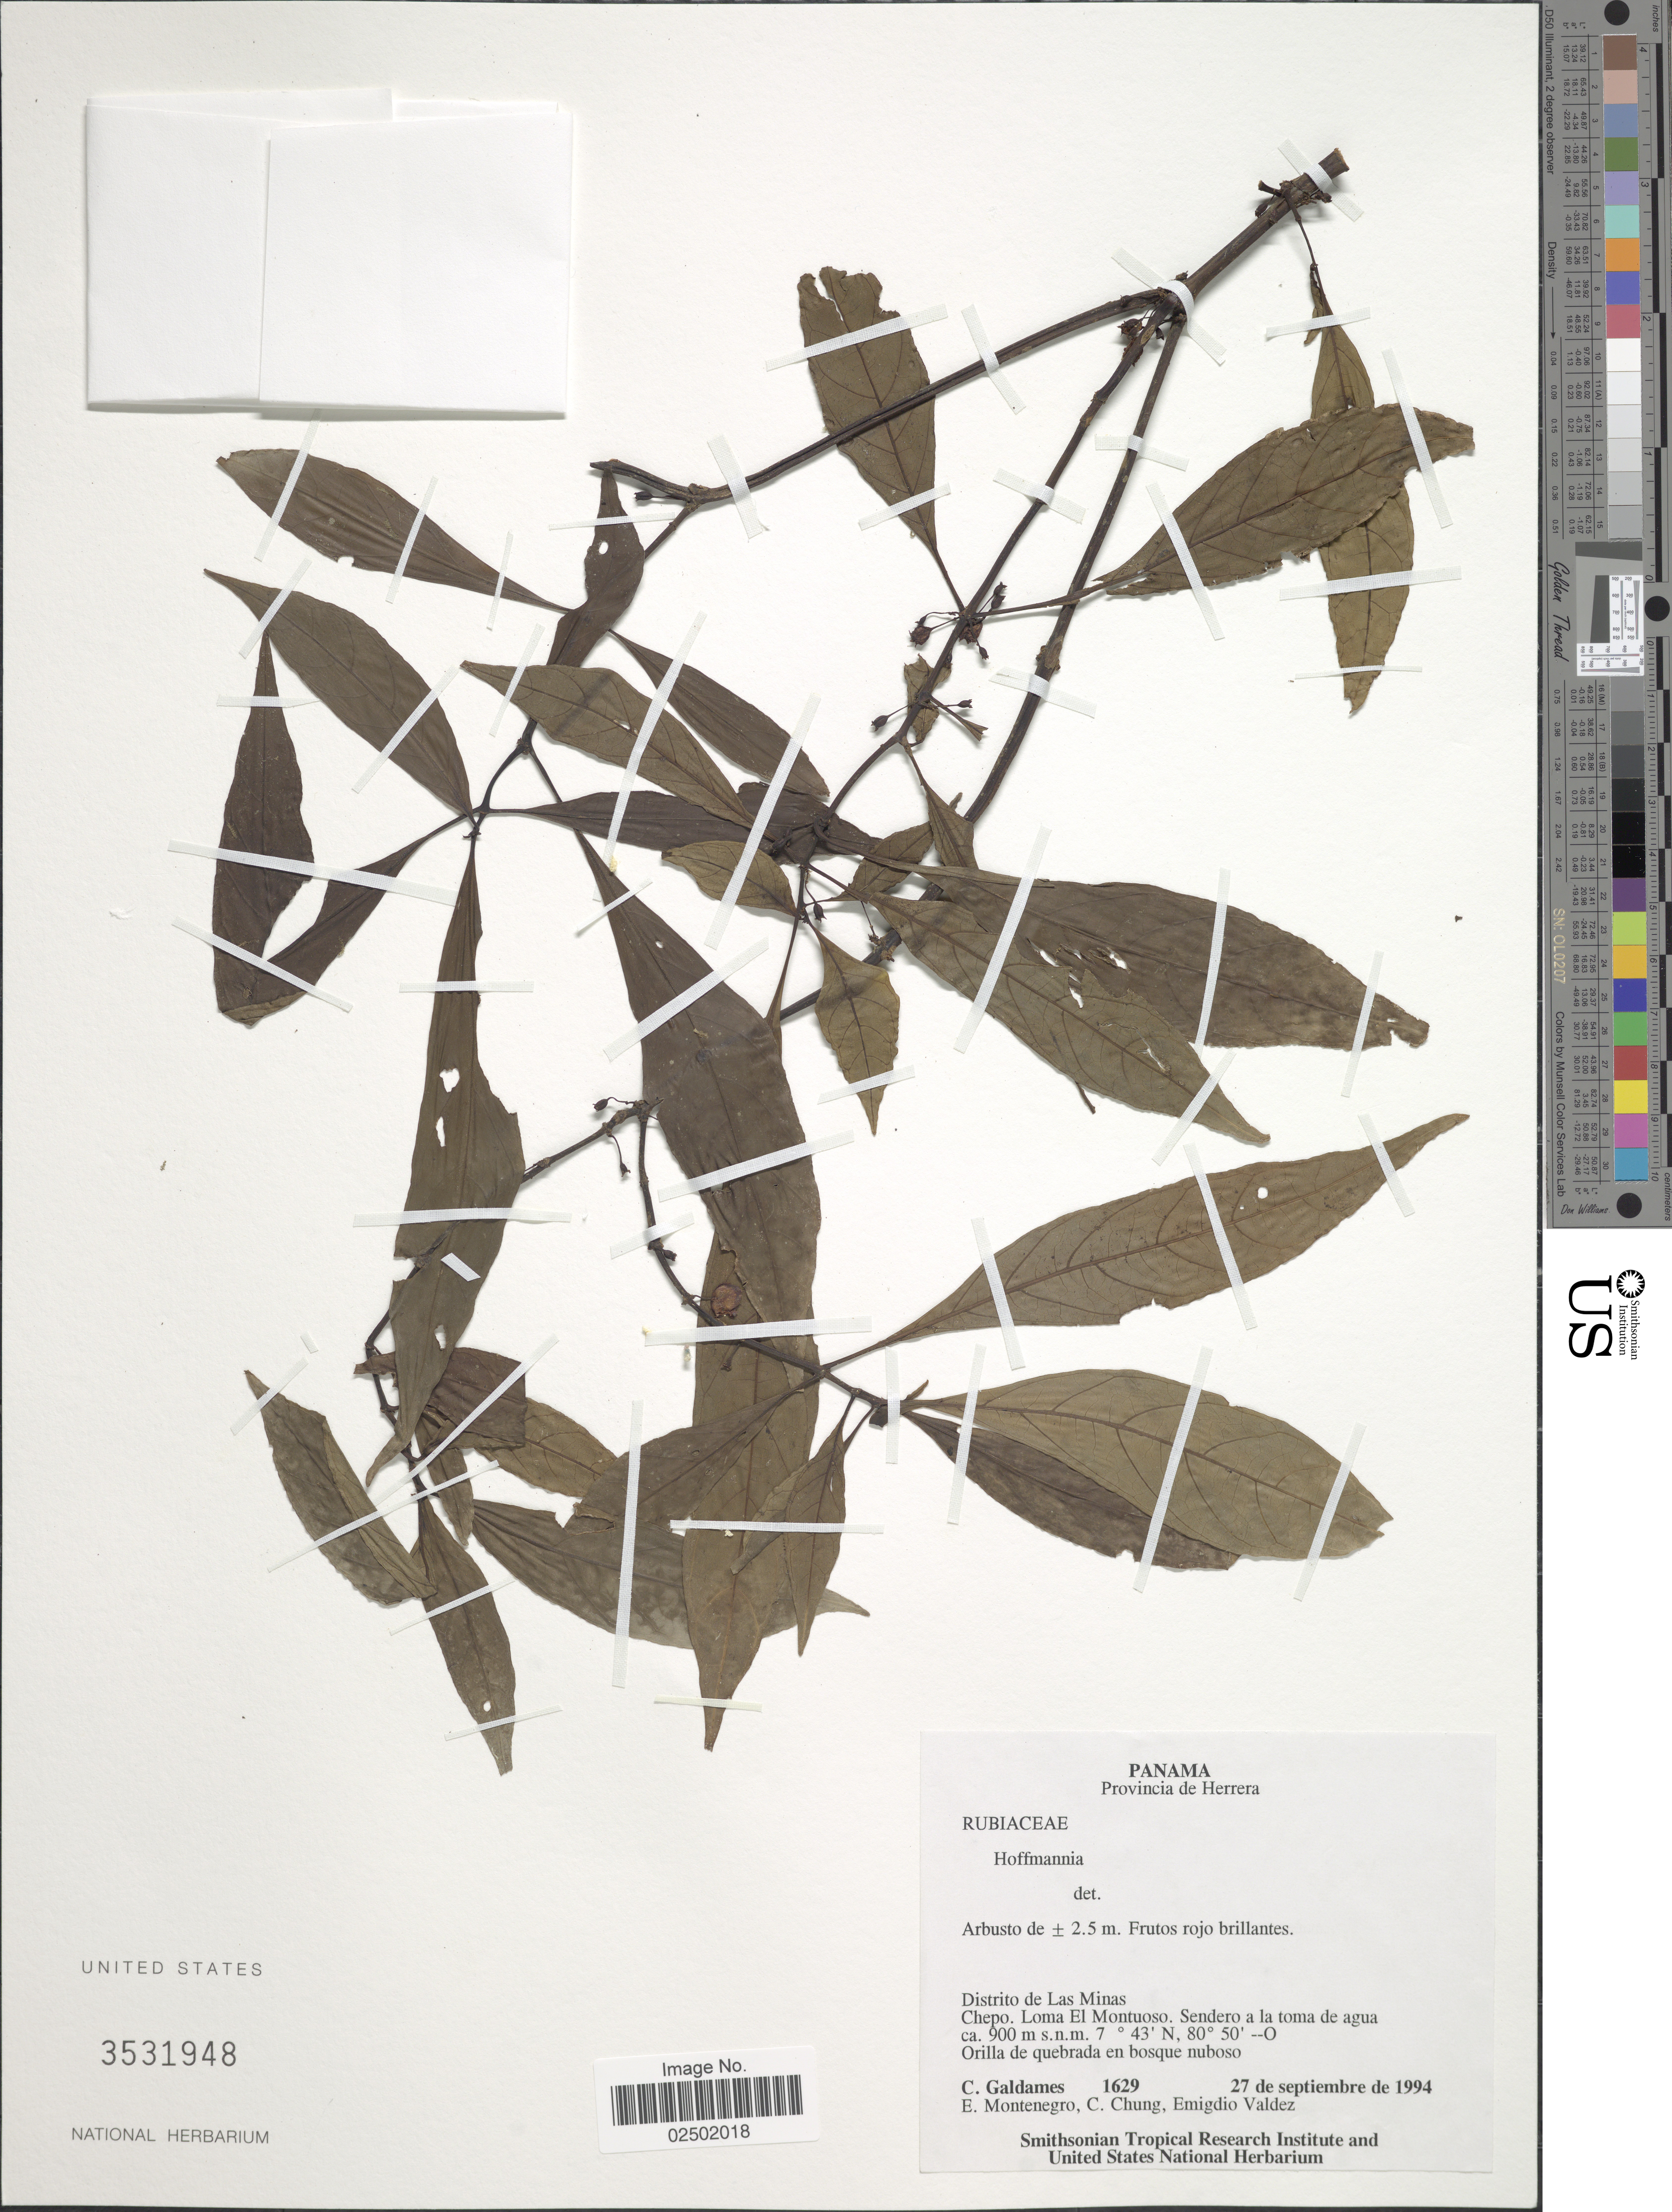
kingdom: Plantae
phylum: Tracheophyta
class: Magnoliopsida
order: Gentianales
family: Rubiaceae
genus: Hoffmannia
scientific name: Hoffmannia sp.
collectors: C. Galdames, E. Montenegro, C. Chung & E. Valdez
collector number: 1629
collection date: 1994-09-27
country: Panama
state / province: Herrera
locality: Distrito de Las Minas. Chepo. Loma El Montuoso. Sendero a la toma de agua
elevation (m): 900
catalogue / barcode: US 3531948